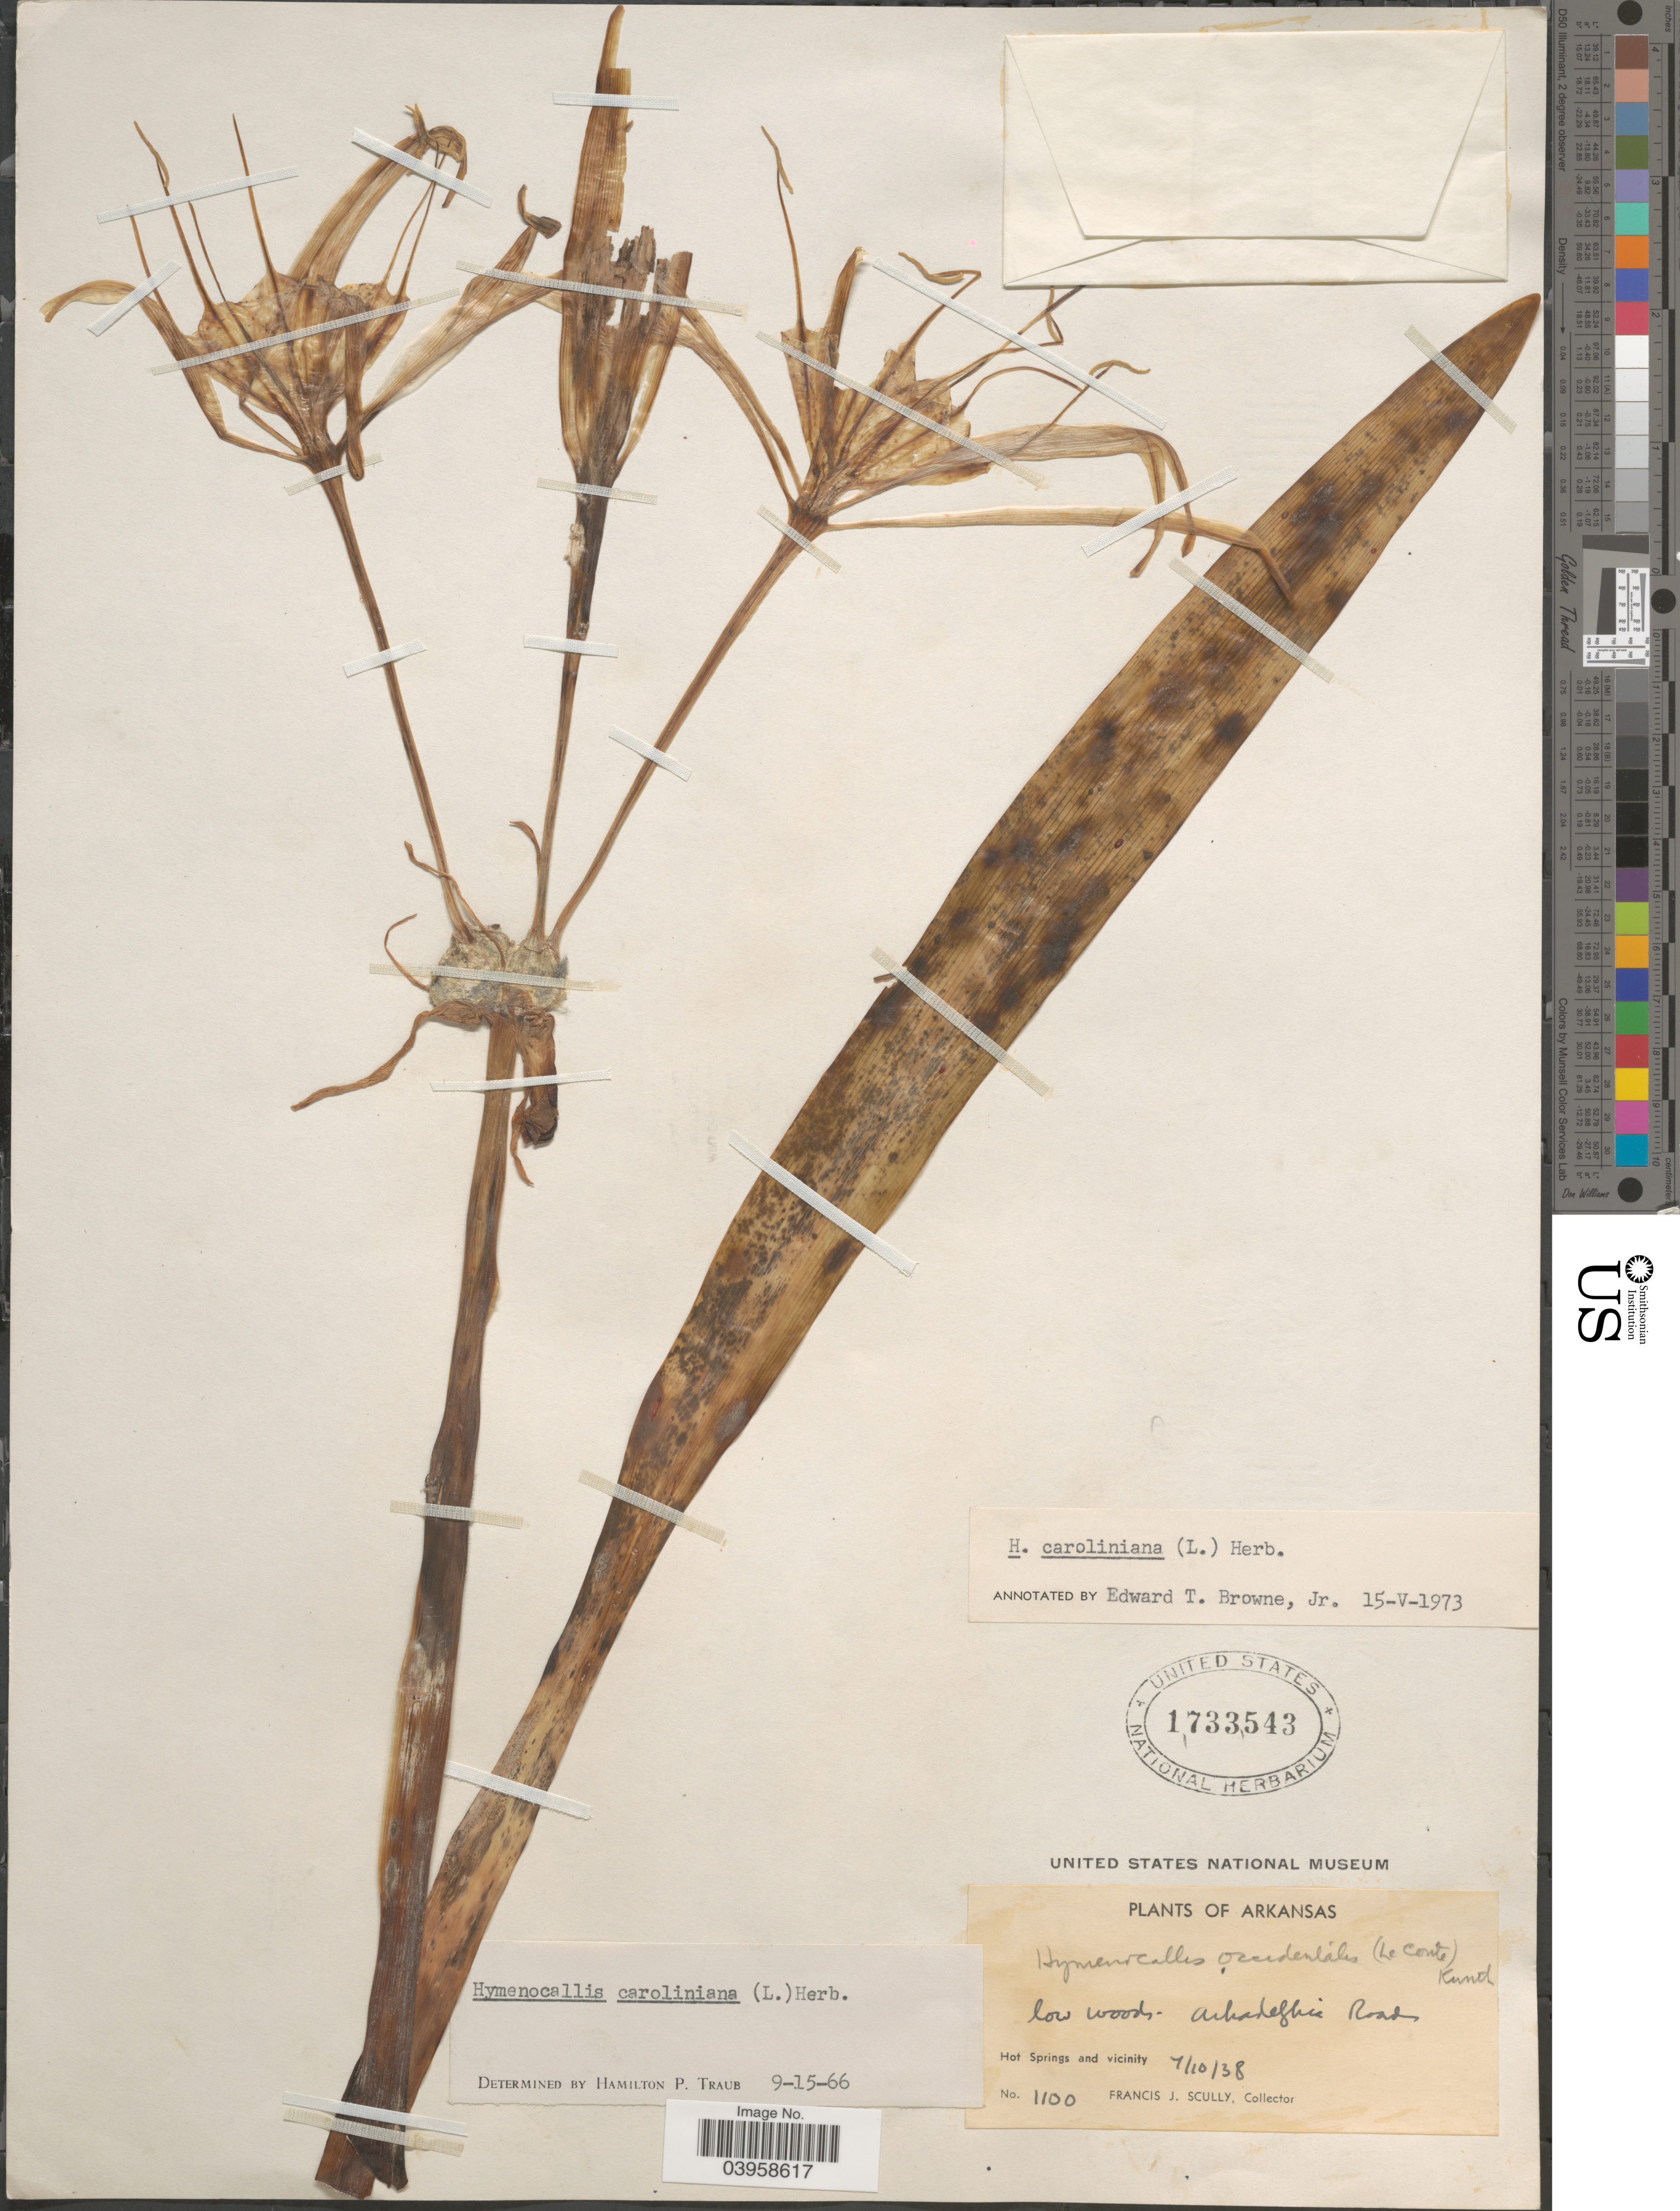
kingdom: Plantae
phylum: Tracheophyta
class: Liliopsida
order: Asparagales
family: Amaryllidaceae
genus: Hymenocallis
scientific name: Hymenocallis caroliniana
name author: (L.) Herb.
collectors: F. J. Scully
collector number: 1100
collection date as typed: Transcribed d/m/y: 10/7/38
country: United States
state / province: Arkansas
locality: Hot Springs and vicinity.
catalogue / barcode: US 1733543